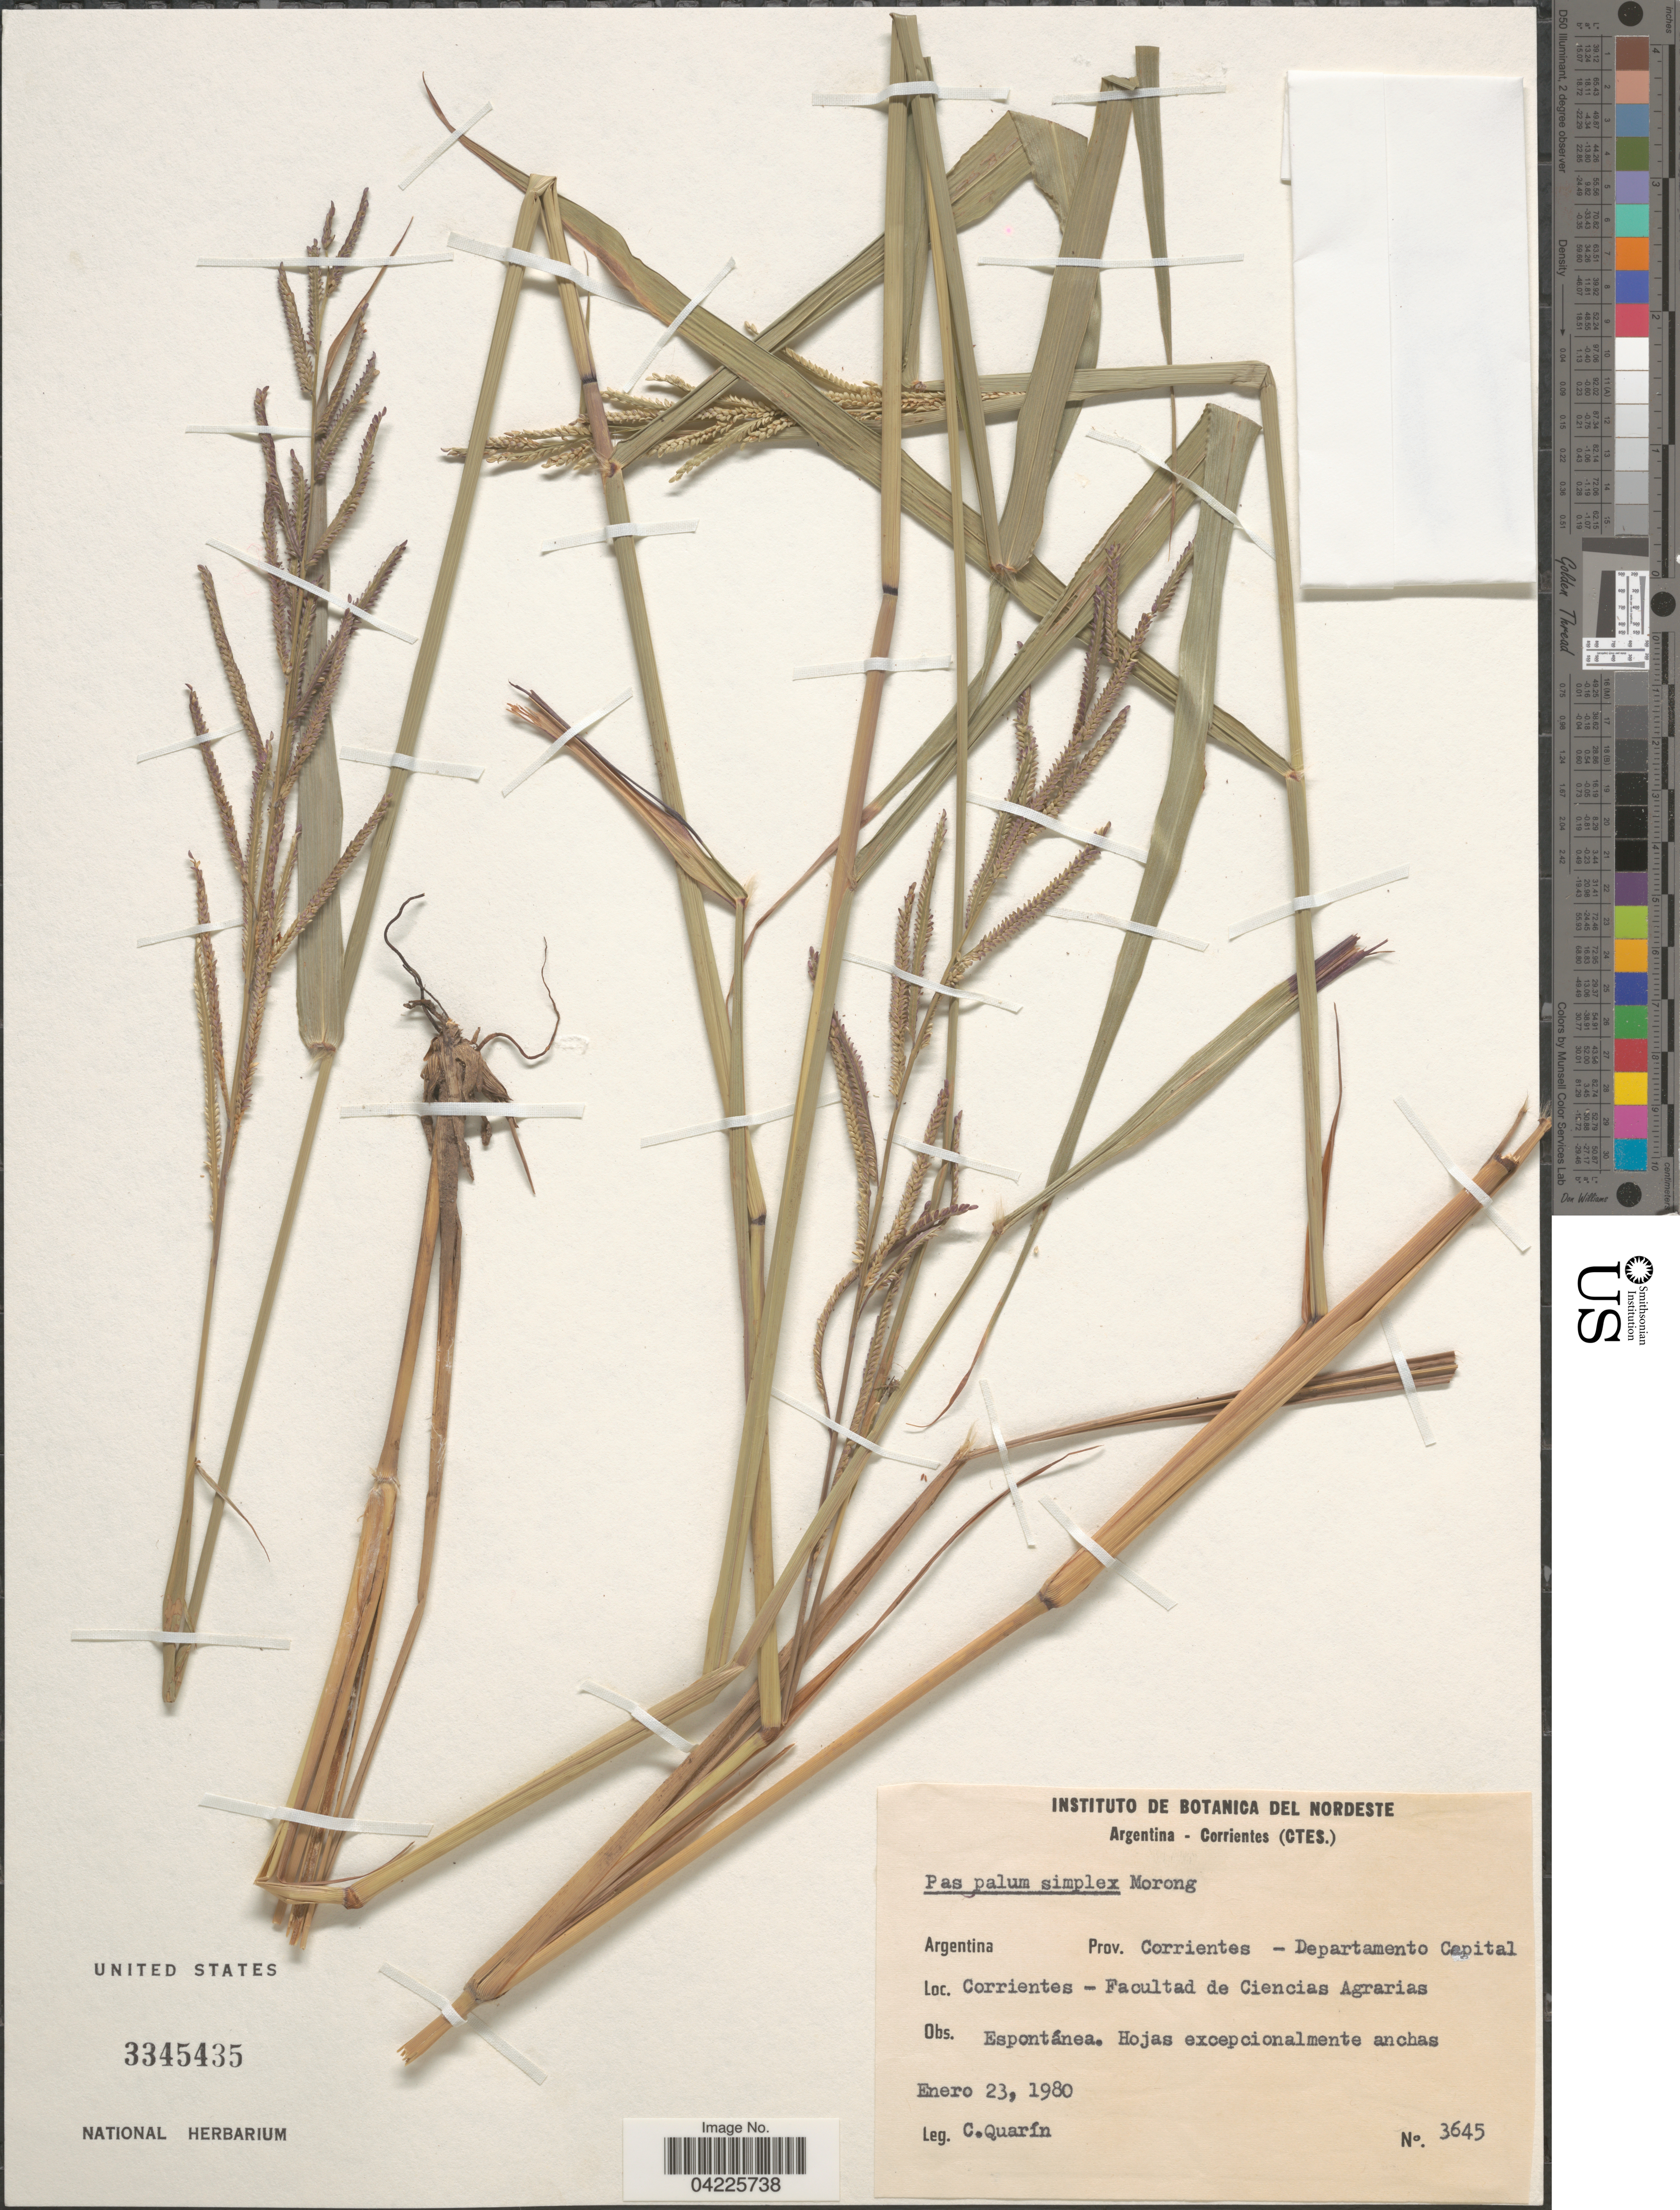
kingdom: Plantae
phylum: Tracheophyta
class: Liliopsida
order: Poales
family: Poaceae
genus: Paspalum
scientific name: Paspalum simplex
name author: Morong in Morong & Britton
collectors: C. Quarin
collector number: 3645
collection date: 1980-01-23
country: Argentina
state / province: Corrientes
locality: Departamento Capital. Corrientes - Facultad de Ciencias Agrarias.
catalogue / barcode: US 3345435